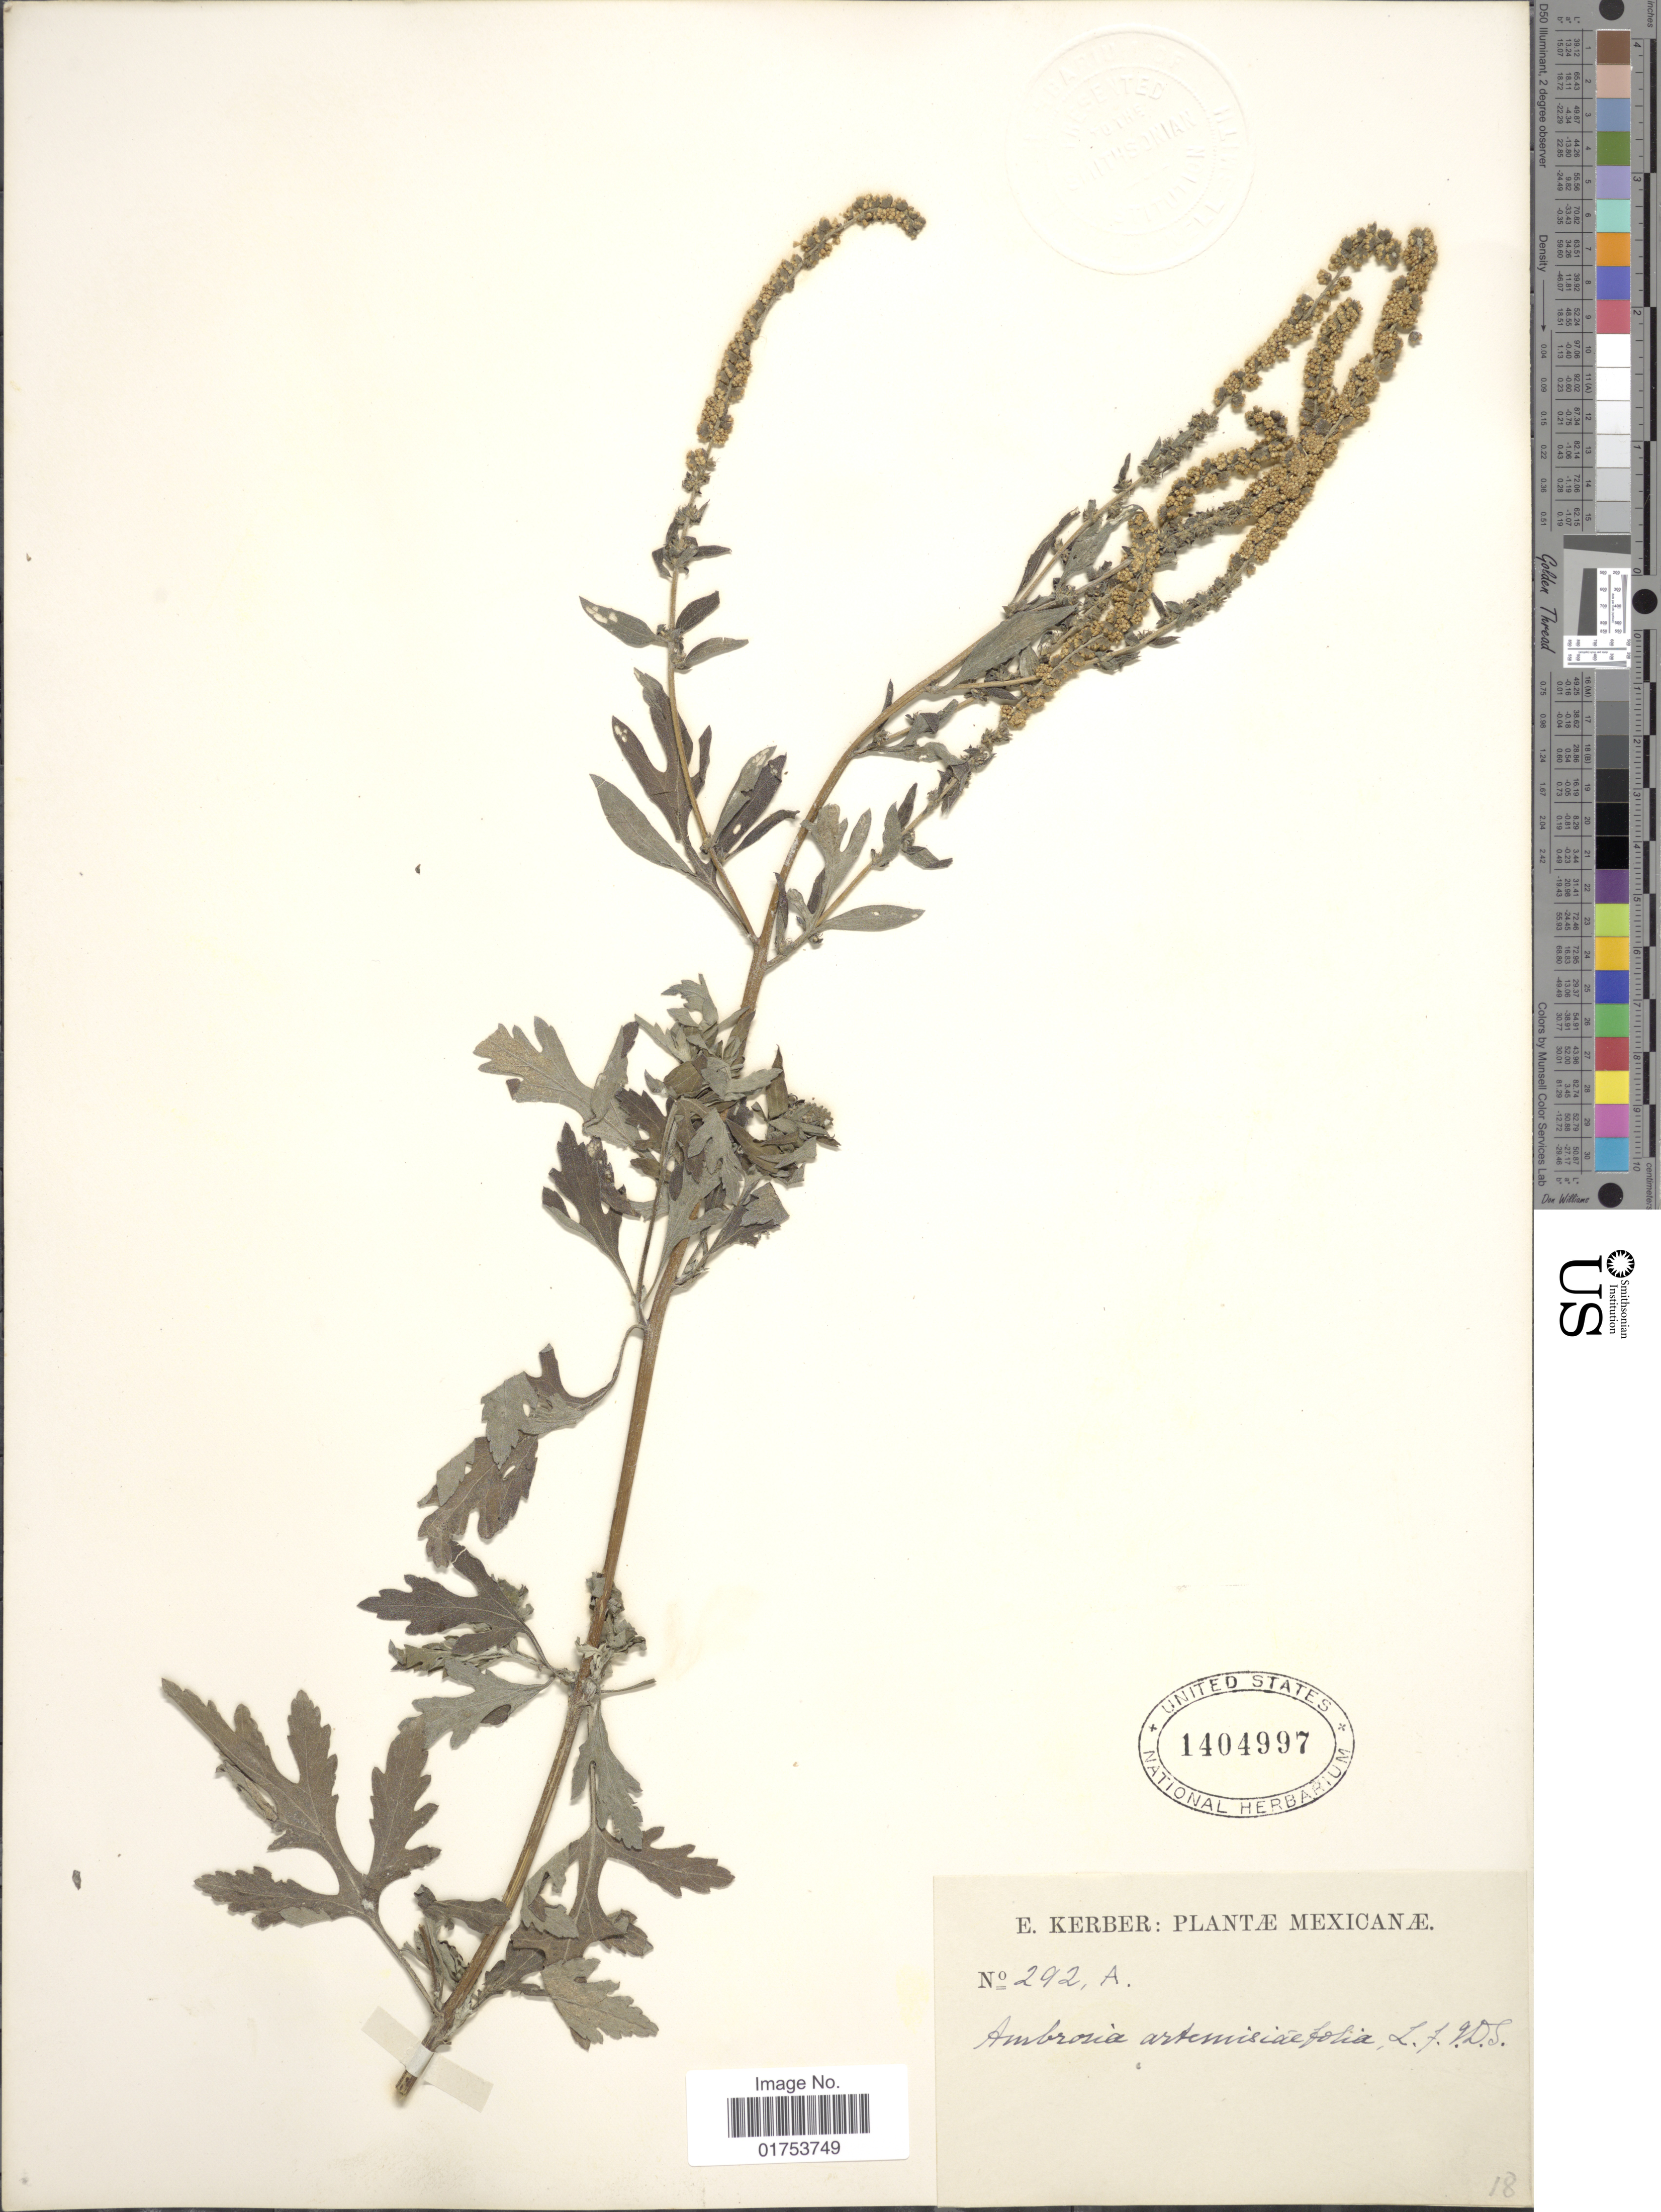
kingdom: Plantae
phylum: Tracheophyta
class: Magnoliopsida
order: Asterales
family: Asteraceae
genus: Ambrosia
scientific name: Ambrosia artemisiifolia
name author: L.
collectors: E. Kerber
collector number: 292A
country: Mexico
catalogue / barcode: US 1404997